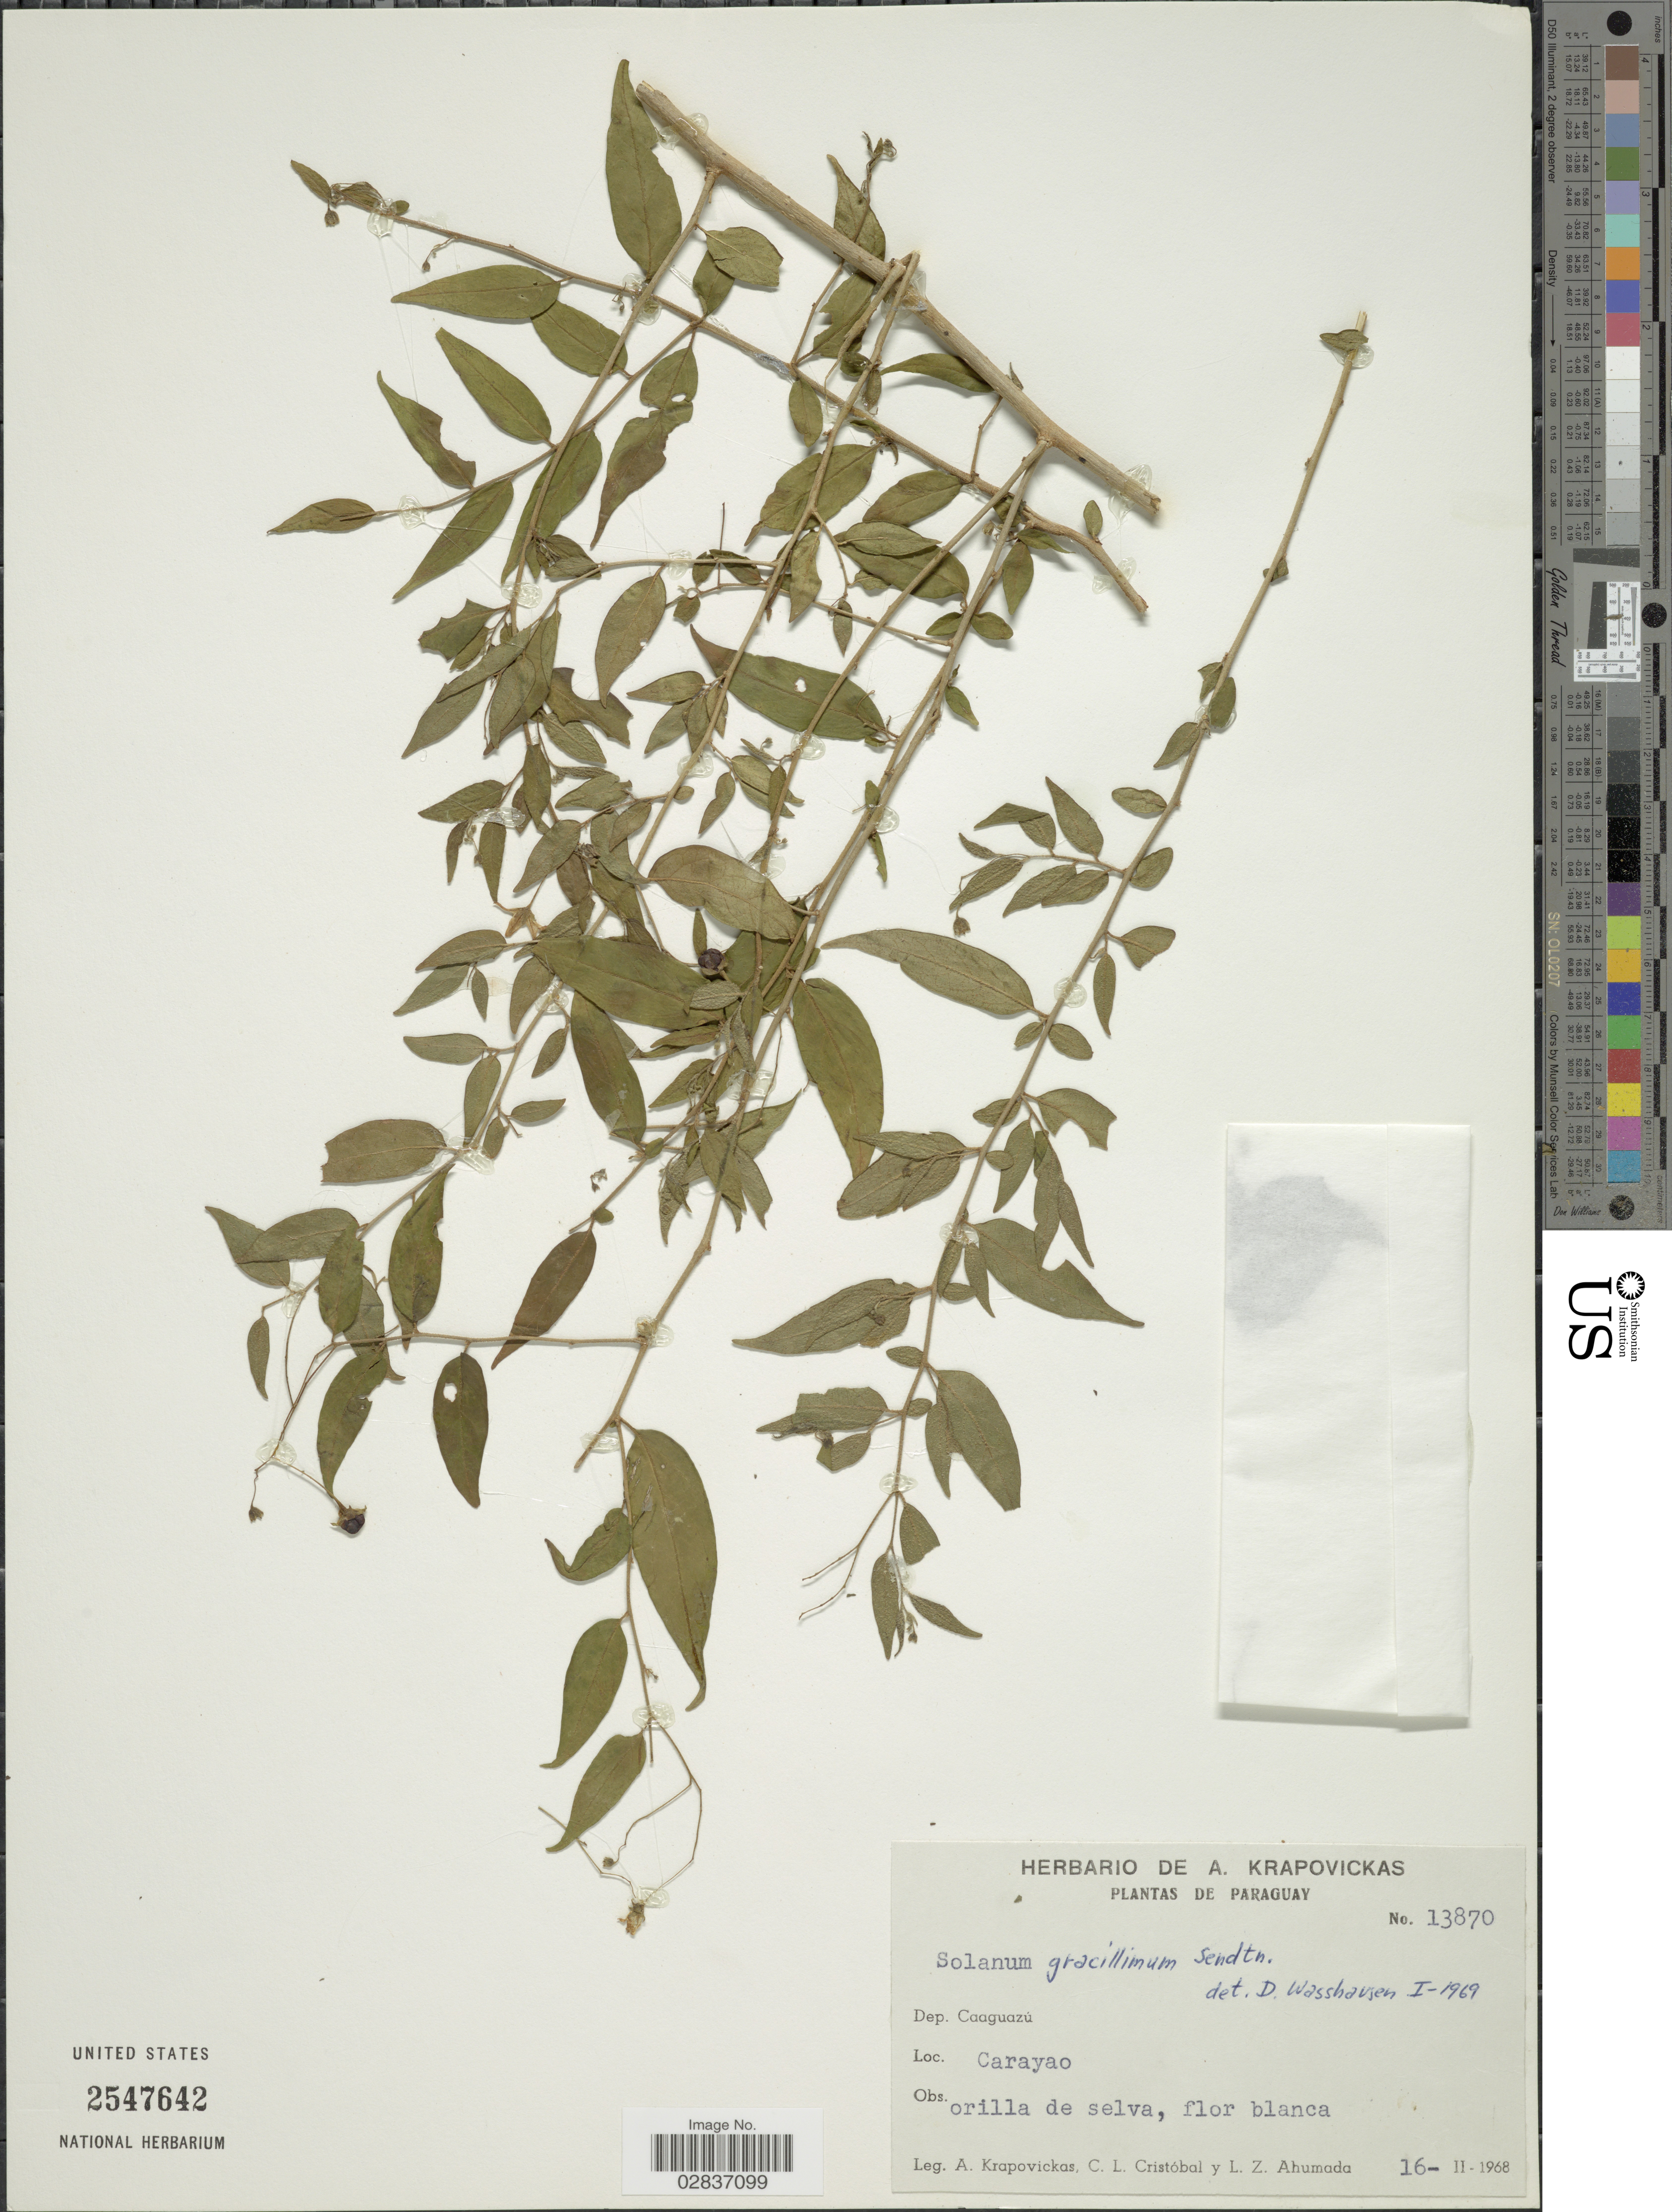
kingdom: Plantae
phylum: Tracheophyta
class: Magnoliopsida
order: Solanales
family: Solanaceae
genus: Solanum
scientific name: Solanum gracillimum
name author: Sendtn.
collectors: A. Krapovickas, C. L. Cristóbal & L. Ahumada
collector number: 13870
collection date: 1968-02-16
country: Paraguay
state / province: Caaguazu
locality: Dep. Caaguazú, Corayao.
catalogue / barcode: US 2547642